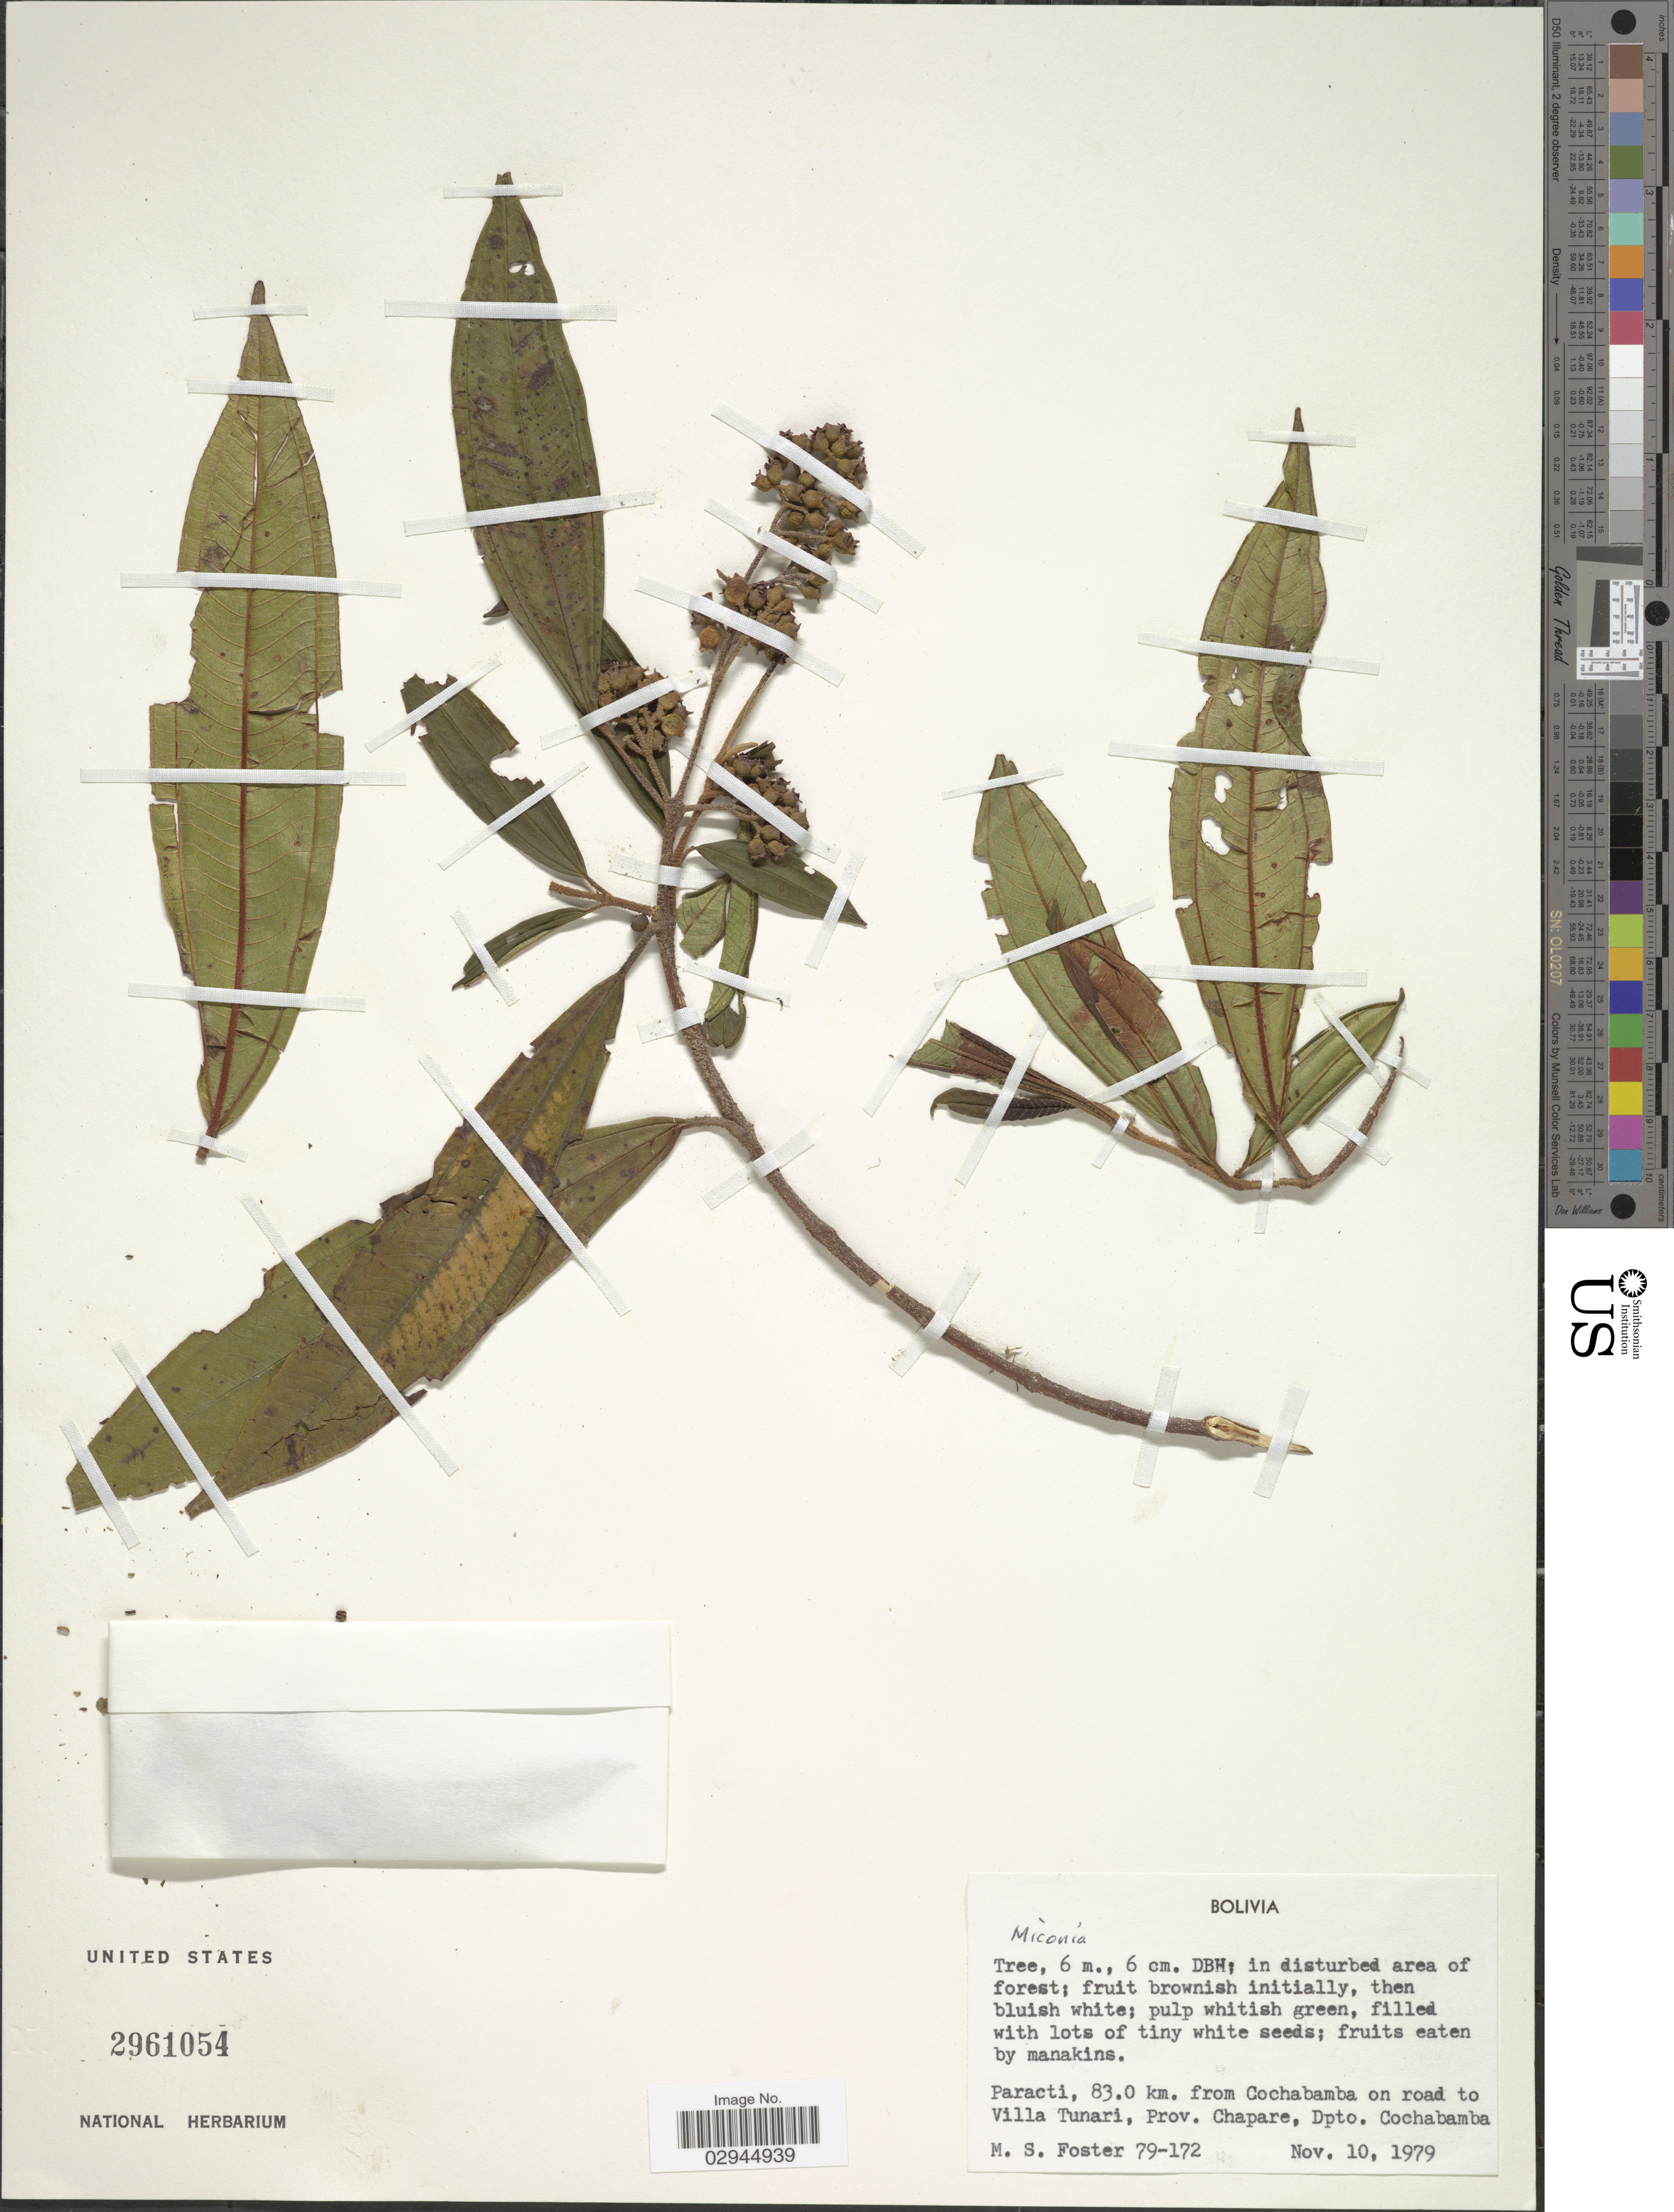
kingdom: Plantae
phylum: Tracheophyta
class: Magnoliopsida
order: Myrtales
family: Melastomataceae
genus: Miconia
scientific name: Miconia sp.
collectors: M. Foster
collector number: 79-172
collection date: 1979-11-10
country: Bolivia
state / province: Cochabamba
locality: Paracti, 83.0 km. from Cochabamba on road to Villa Tunari, Prov. Chapare, Dpto. Cochabamba.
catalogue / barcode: US 2961054